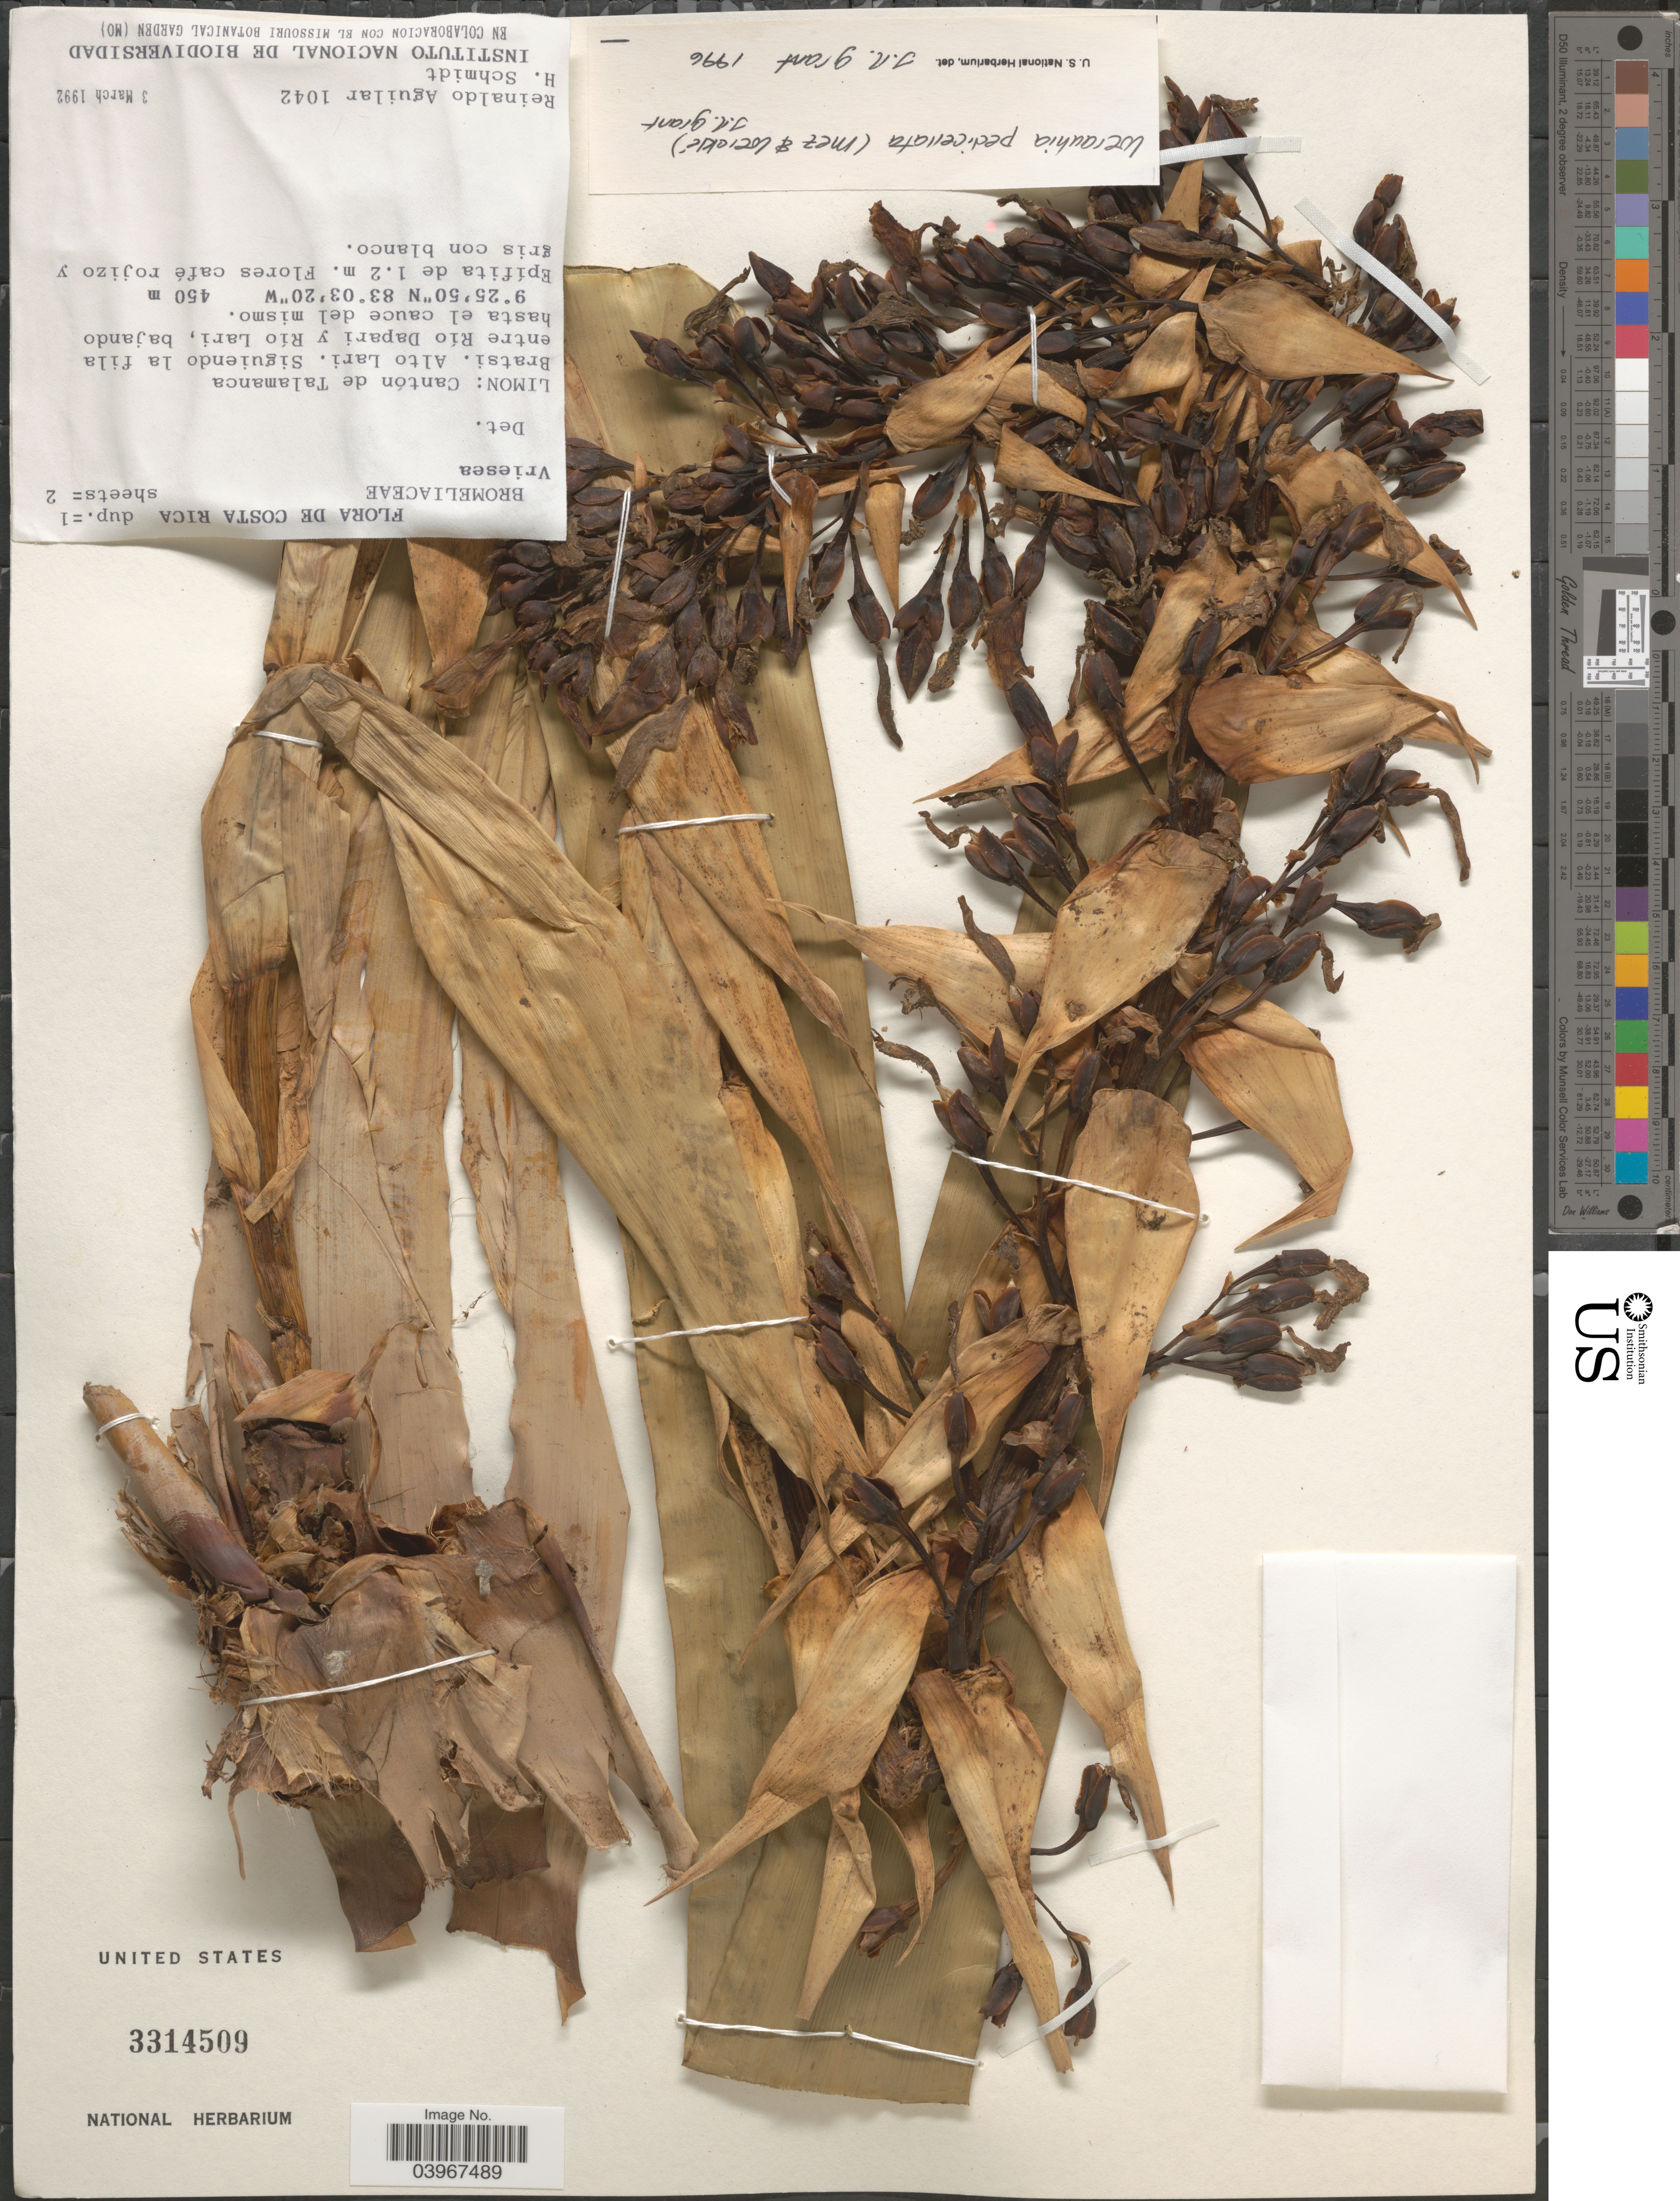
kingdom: Plantae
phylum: Tracheophyta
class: Liliopsida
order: Poales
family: Bromeliaceae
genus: Werauhia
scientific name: Werauhia pedicellata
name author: (Mez & Wercklé) J.R. Grant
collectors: R. Aguilar & H. Schmidt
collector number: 1042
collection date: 1992-03-03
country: Costa Rica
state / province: Limón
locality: Cantón de Talamanca. Bratsi. Alto Lari. Siguiendo la fila entre Río Dapari y Río Lari, bajando hasta el cauce del mismo.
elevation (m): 450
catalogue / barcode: US 3314509